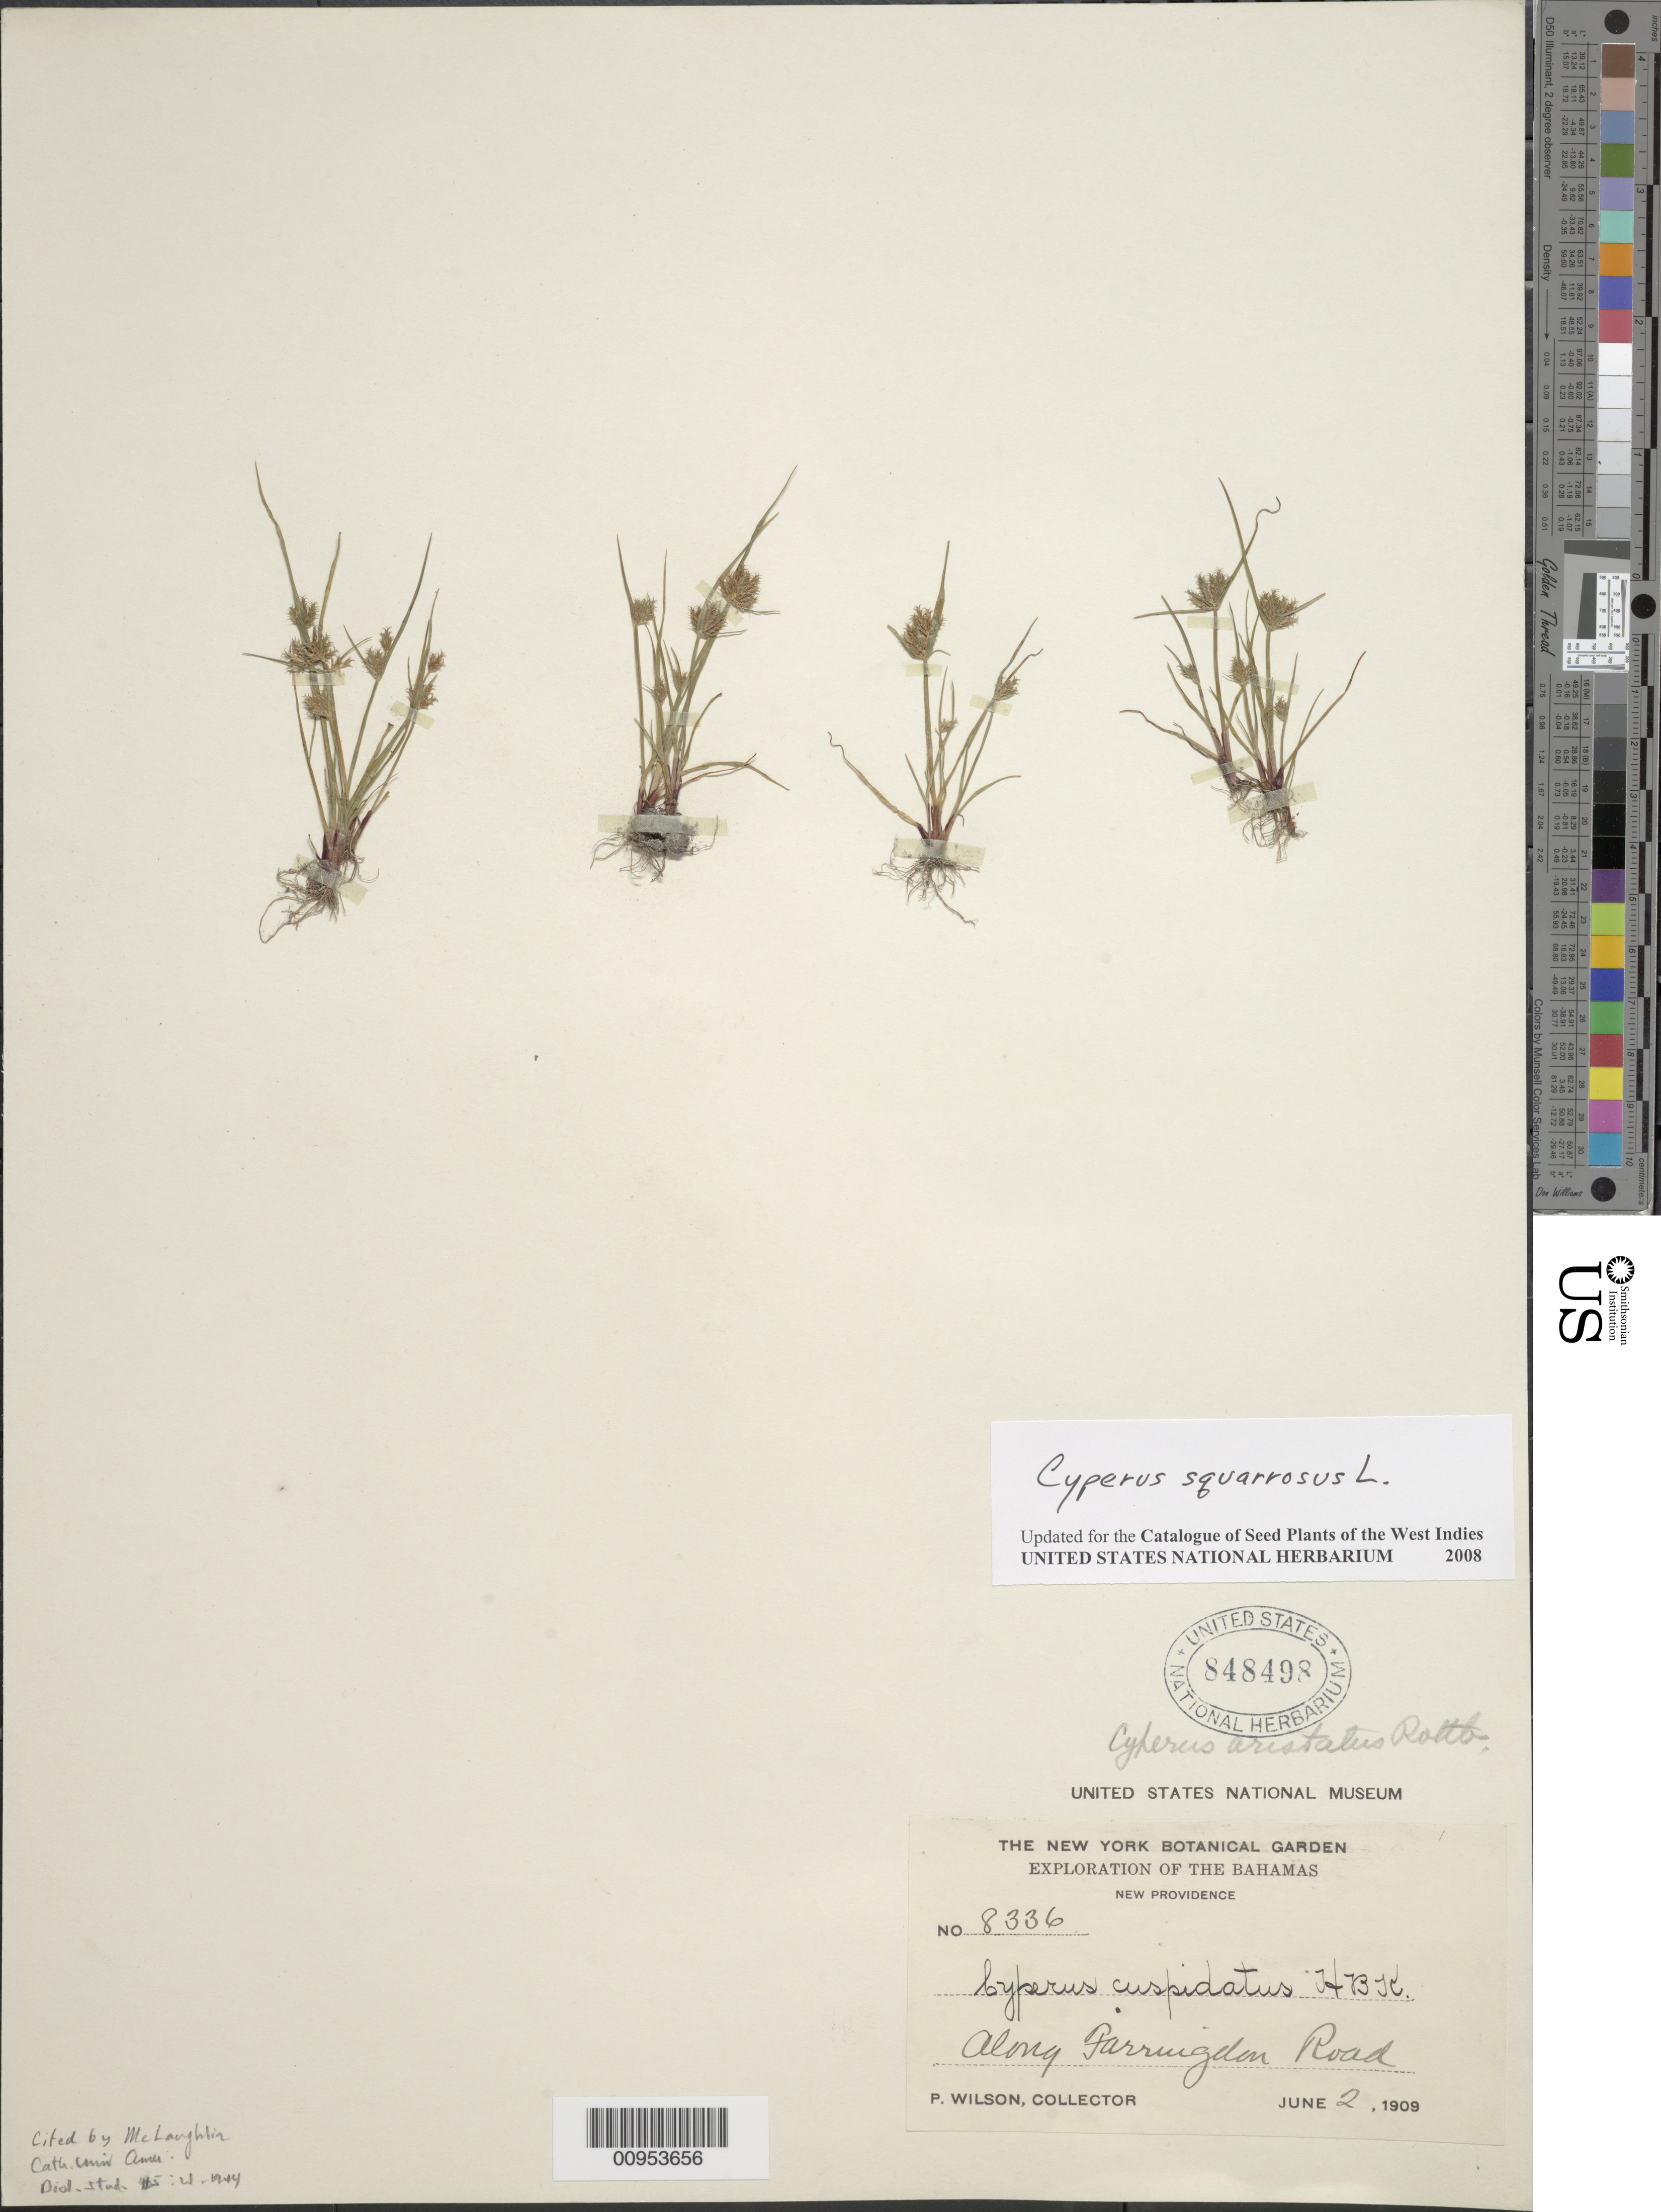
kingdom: Plantae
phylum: Tracheophyta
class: Liliopsida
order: Poales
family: Cyperaceae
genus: Cyperus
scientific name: Cyperus squarrosus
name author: L.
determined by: Strong, M. T., (US), Smithsonian Institution - National Museum of Natural History (UNITED STATES)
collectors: P. Wilson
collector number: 8336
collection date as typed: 02 Jun 1909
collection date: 1909-06-02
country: Bahamas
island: New Providence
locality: Along Farrringdon Road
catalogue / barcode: US 848498